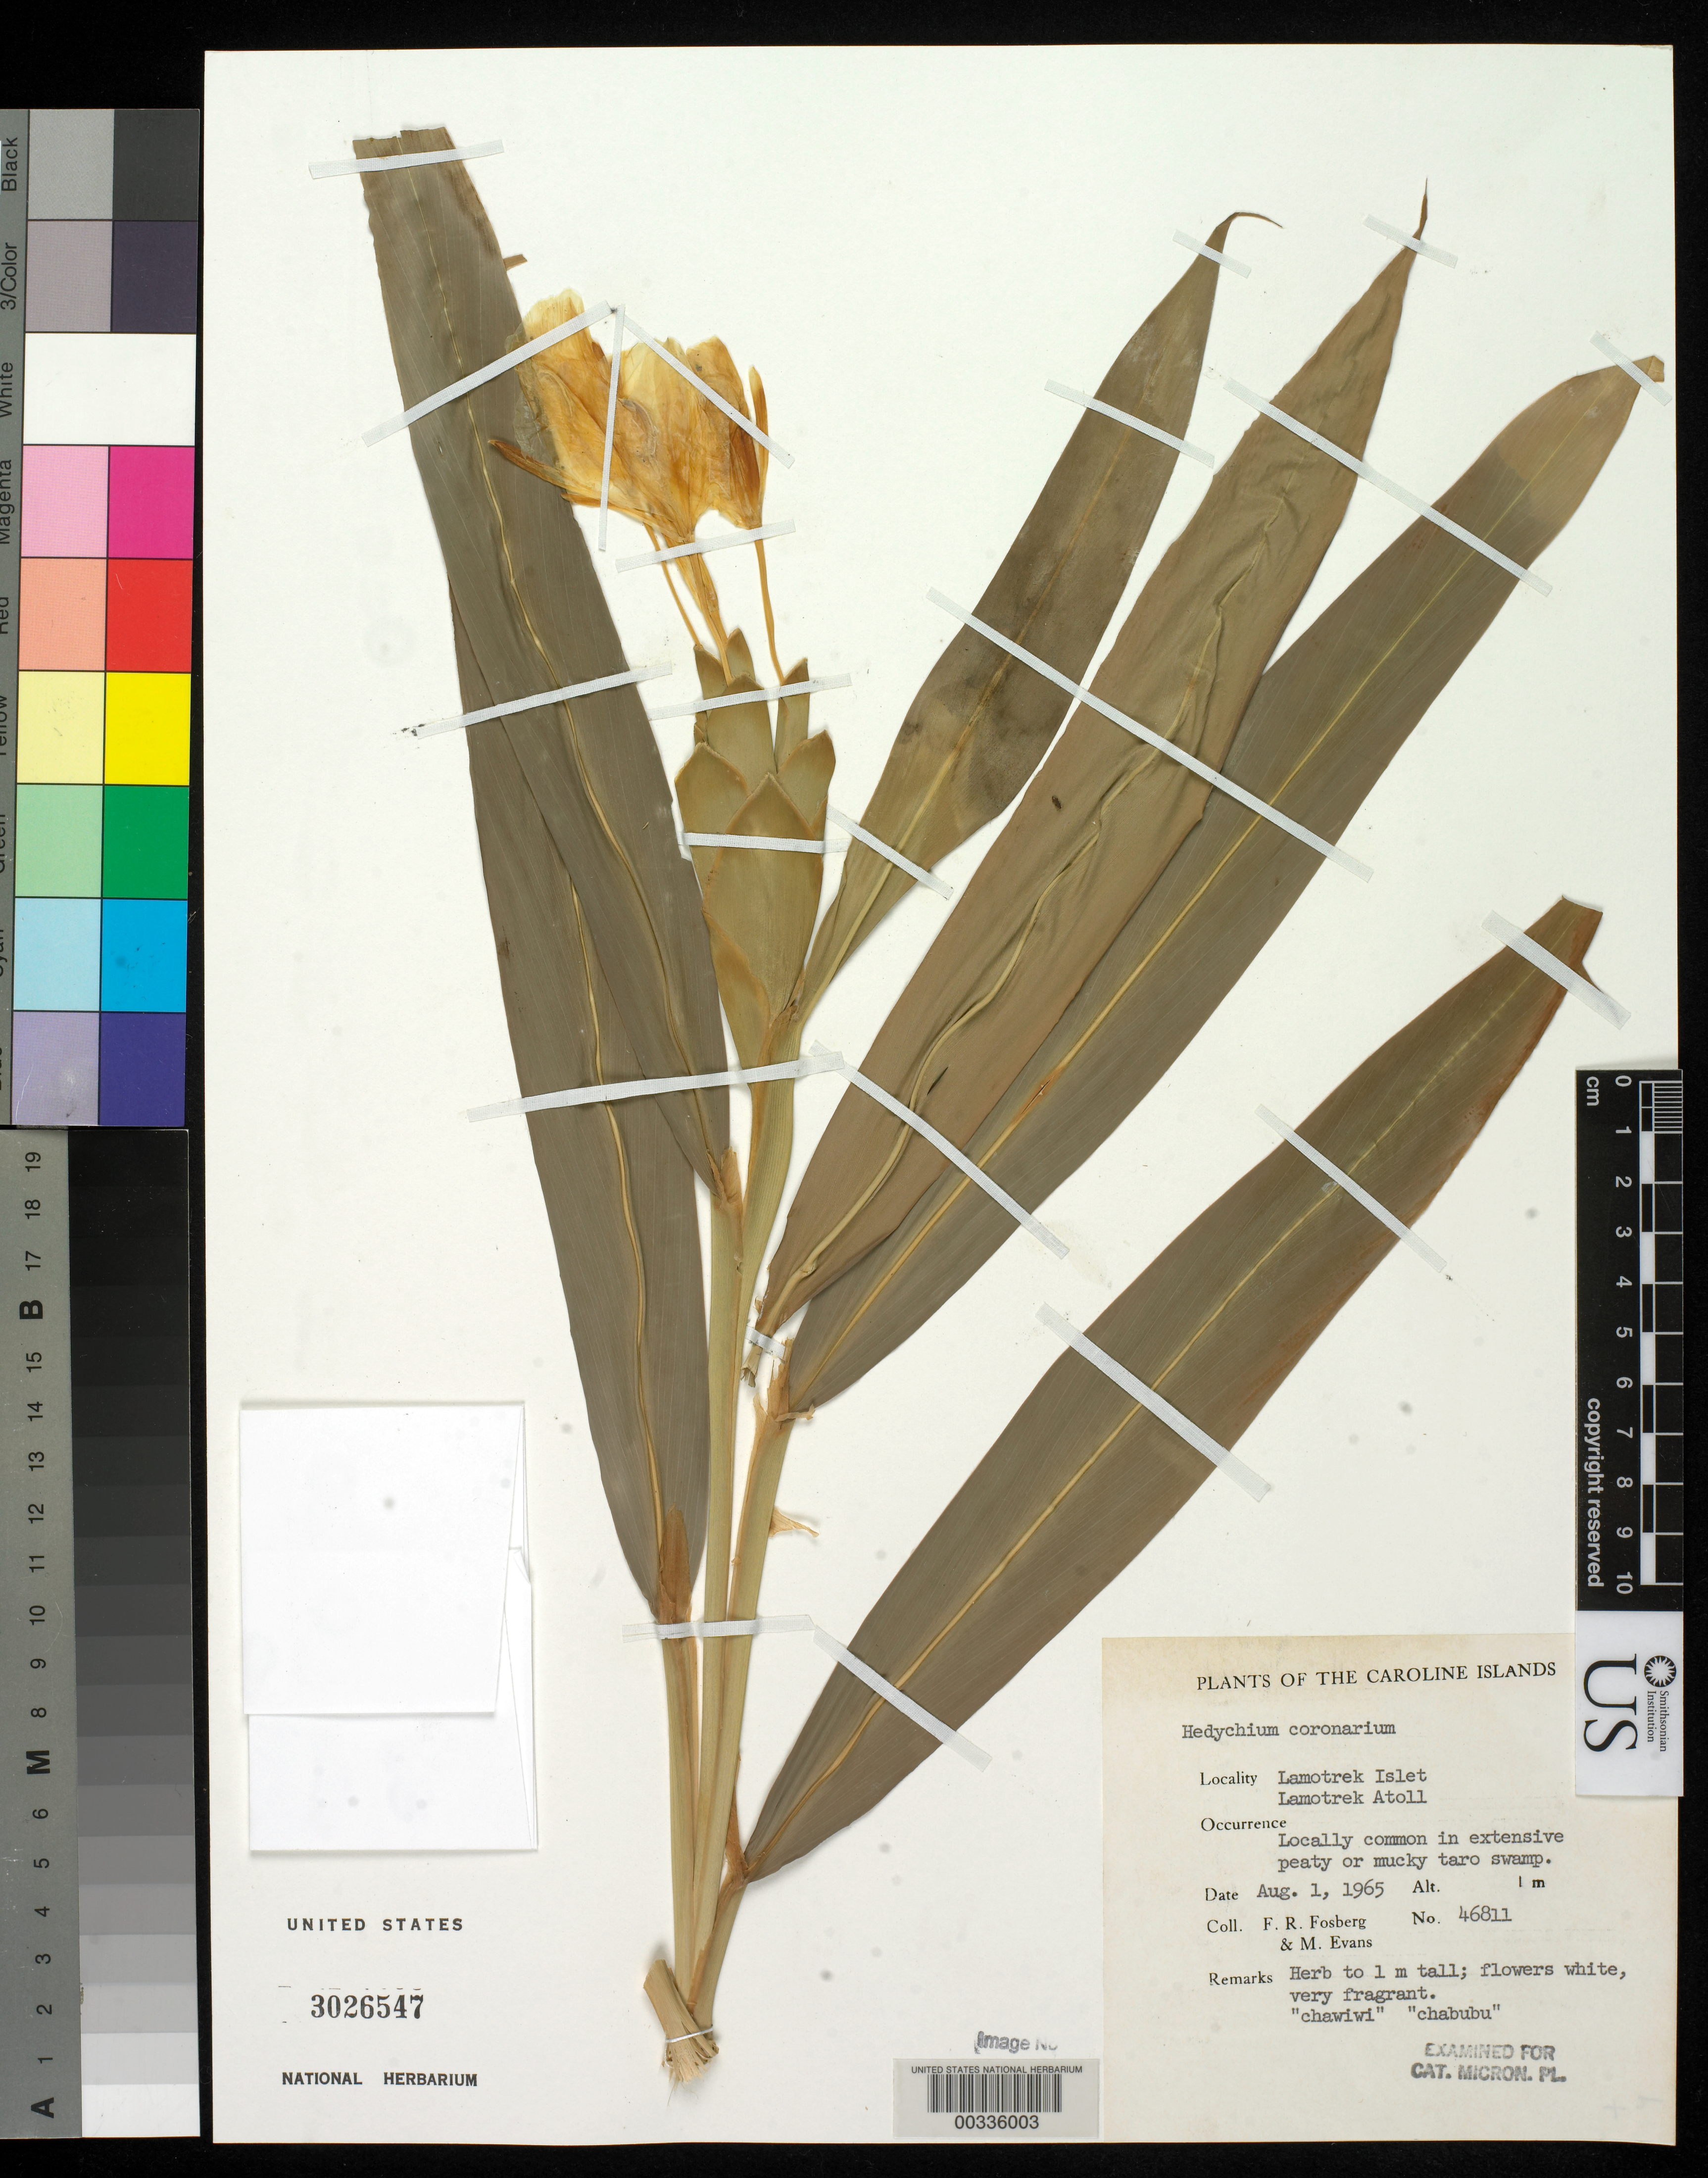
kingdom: Plantae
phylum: Tracheophyta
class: Liliopsida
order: Zingiberales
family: Zingiberaceae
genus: Hedychium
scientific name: Hedychium coronarium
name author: J. Koenig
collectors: F. R. Fosberg & M. Evans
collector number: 46811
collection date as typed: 01 Aug 1965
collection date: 1965-08-01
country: Micronesia, Federated States of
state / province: Yap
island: Lamotrek Atoll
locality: Lamotrek Islet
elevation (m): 1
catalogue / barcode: US 3026547